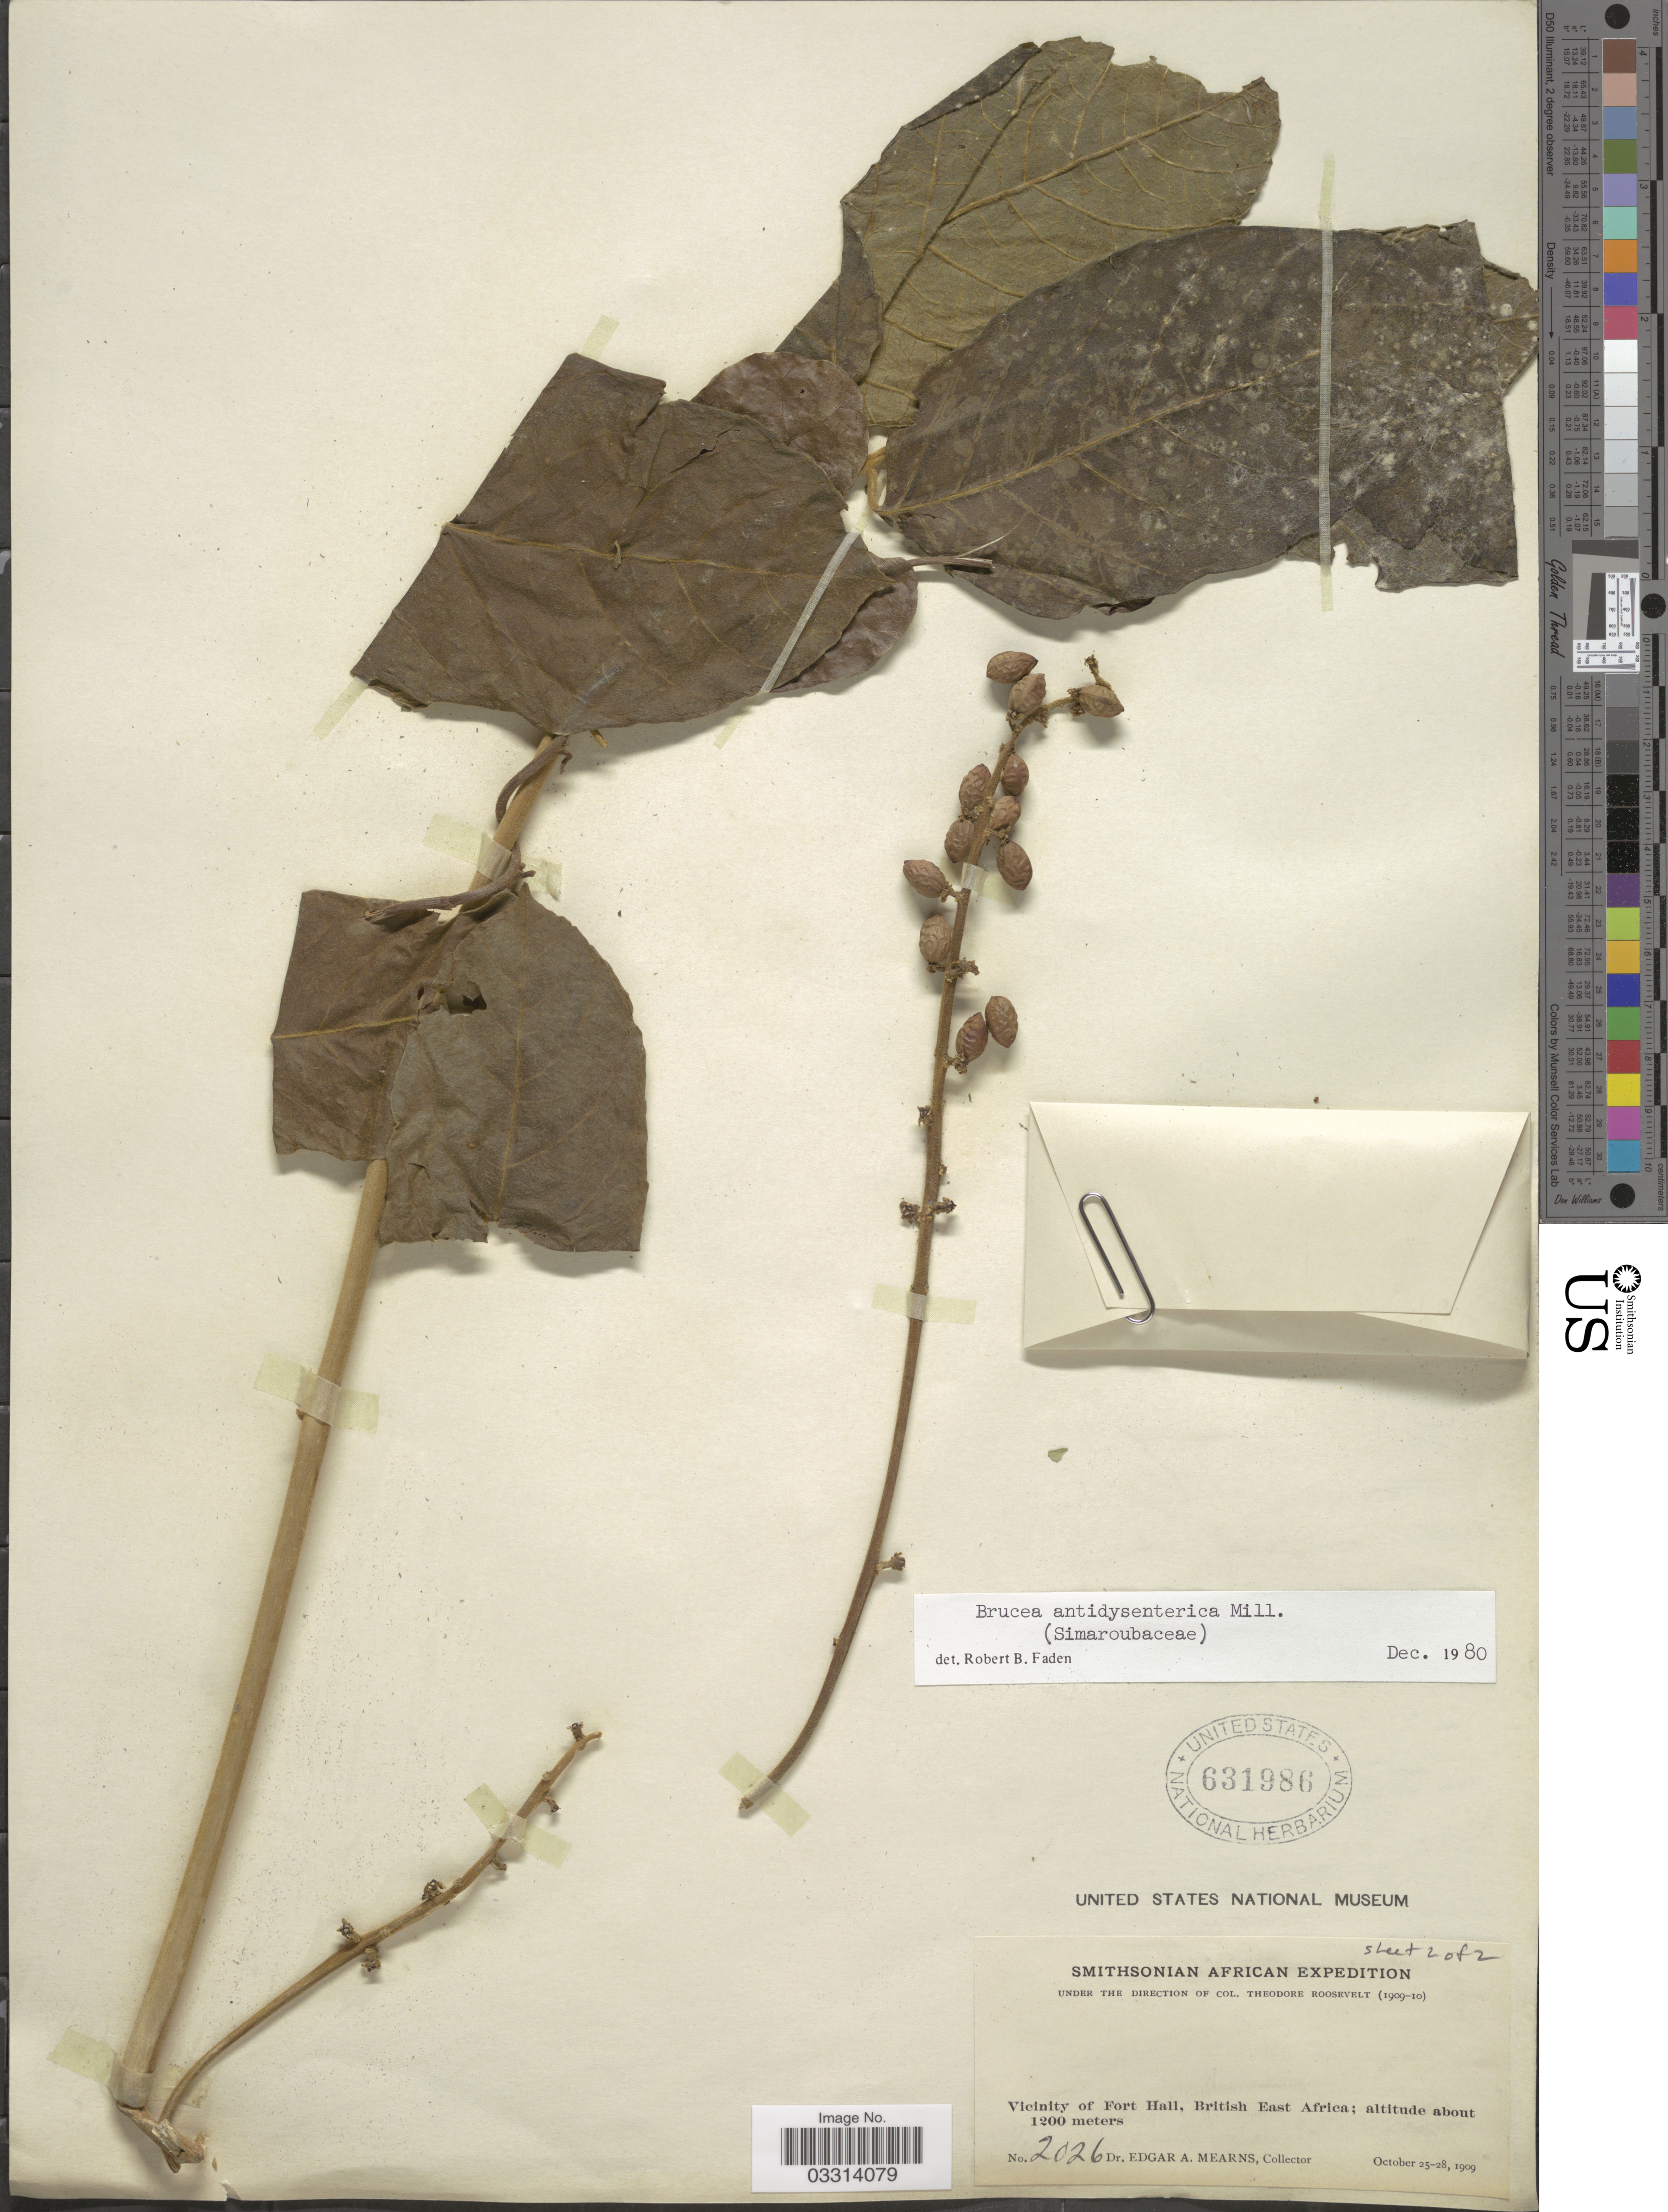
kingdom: Plantae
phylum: Tracheophyta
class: Magnoliopsida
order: Sapindales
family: Simaroubaceae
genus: Brucea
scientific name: Brucea antidysenterica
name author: J.F. Mill.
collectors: E. A. Mearns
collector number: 2026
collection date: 1909-10-25/1909-10-28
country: Kenya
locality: Vicinity of Fort Hall, British East Africa.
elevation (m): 1200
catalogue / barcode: US 631986